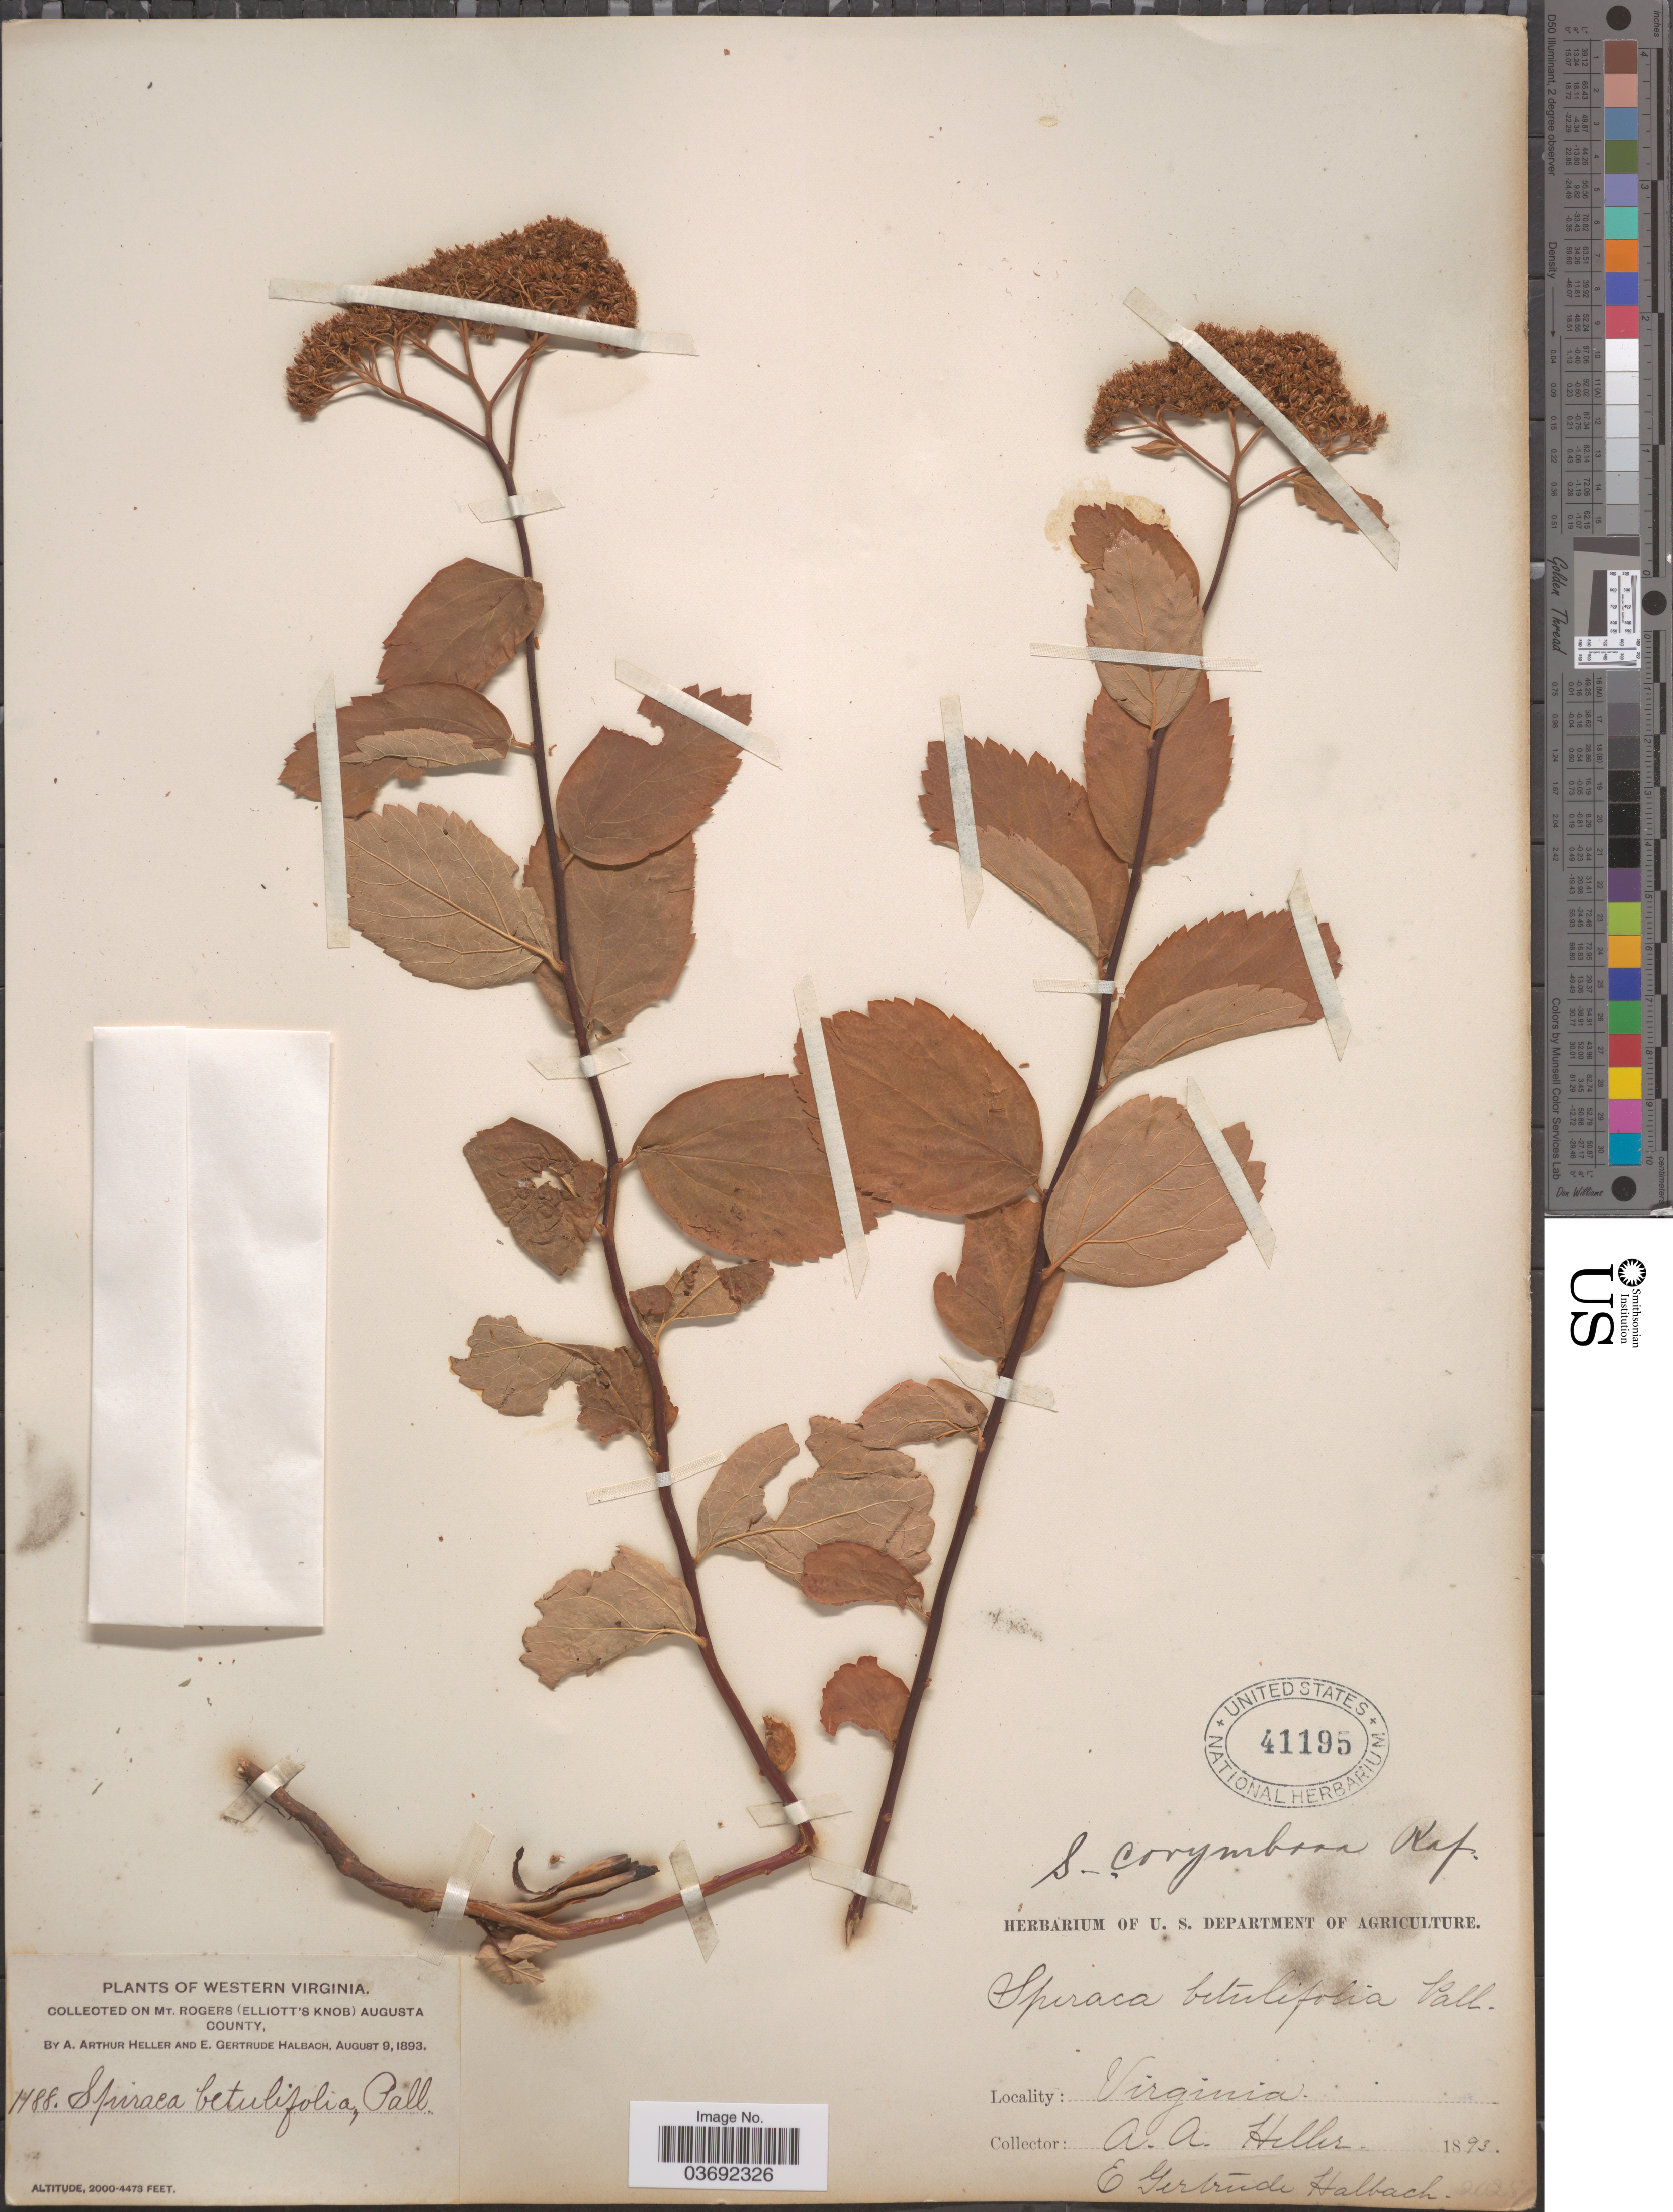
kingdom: Plantae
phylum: Tracheophyta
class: Magnoliopsida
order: Rosales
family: Rosaceae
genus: Spiraea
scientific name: Spiraea corymbosa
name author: Raf.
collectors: A. A. Heller & E. G. Halbach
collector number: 1188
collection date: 1893-08-09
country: United States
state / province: Virginia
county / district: Augusta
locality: Western Virginia. On Mt. Rogers (Elliot's Knob) Augusta County.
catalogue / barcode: US 41195